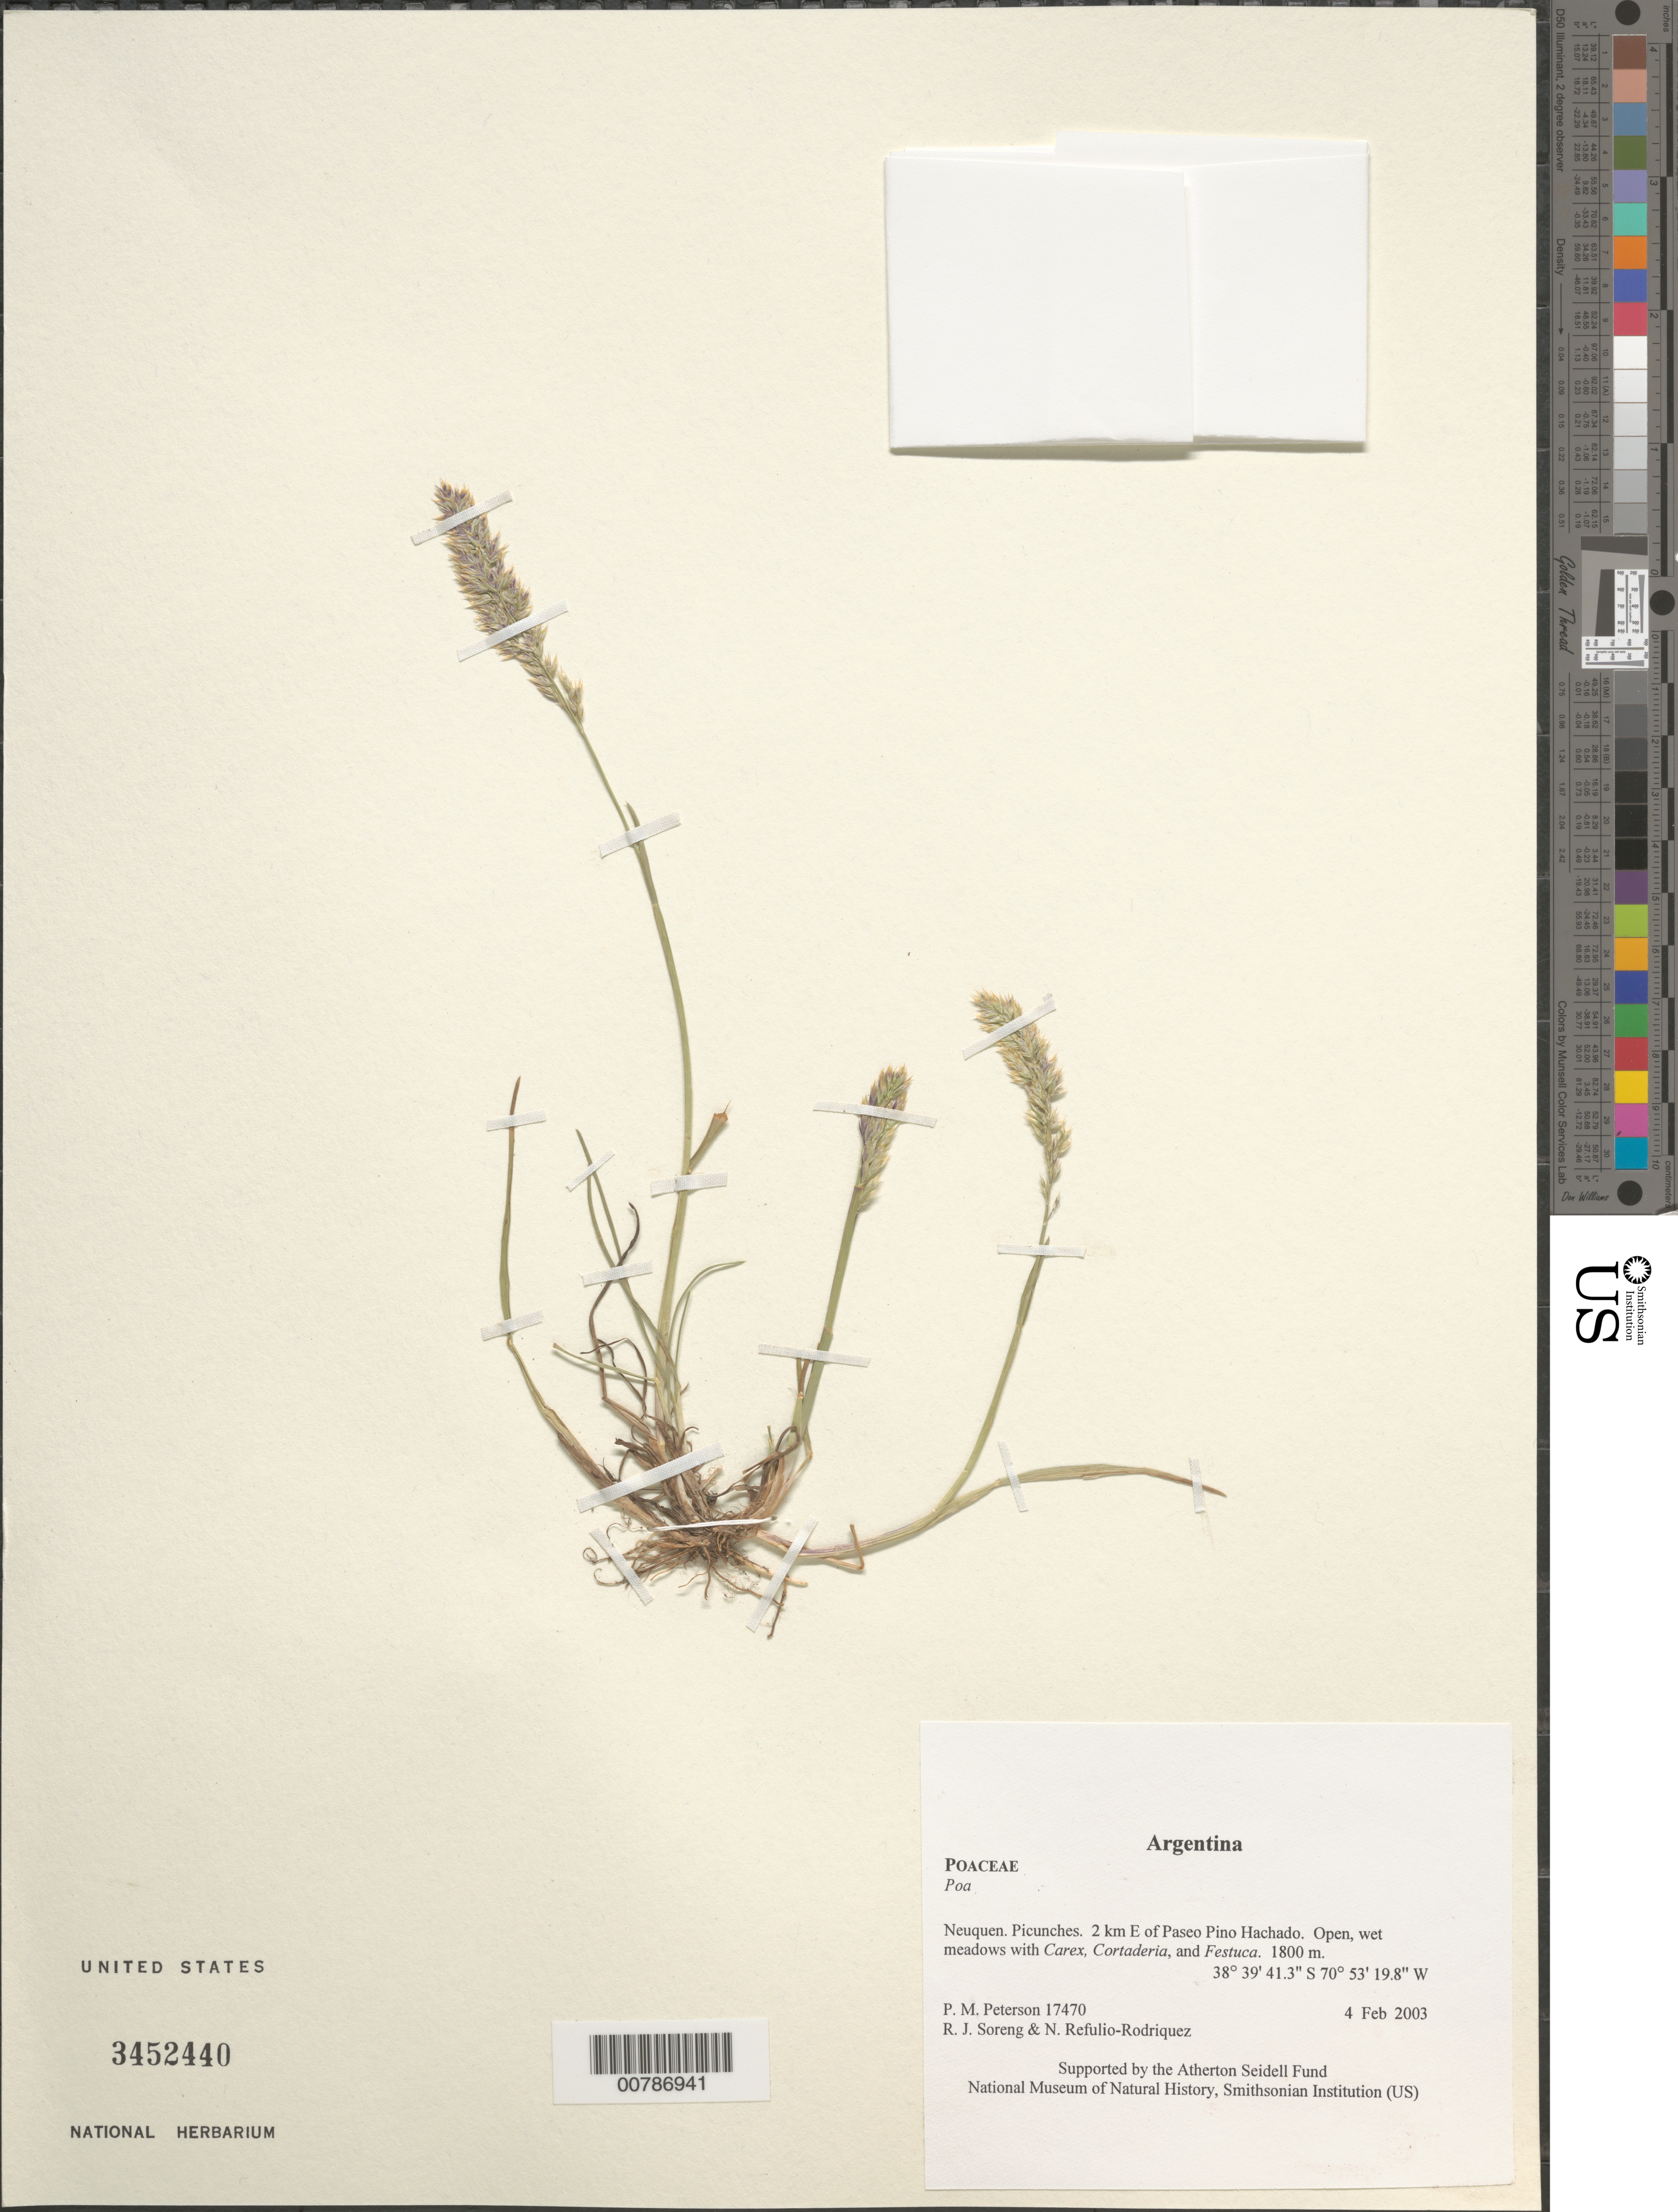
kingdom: Plantae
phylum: Tracheophyta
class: Liliopsida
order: Poales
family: Poaceae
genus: Poa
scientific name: Poa sp.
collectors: P. M. Peterson, R. J. Soreng & N. Refulio-Rodríguez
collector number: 17470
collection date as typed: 04 Feb 2003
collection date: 2003-02-04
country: Argentina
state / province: Neuquen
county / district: Picunches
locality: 2 km E of Paseo Pino Hachado. Open, wet meadows with Carex, Cortaderia, and Festuca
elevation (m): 1800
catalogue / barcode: US 3452440